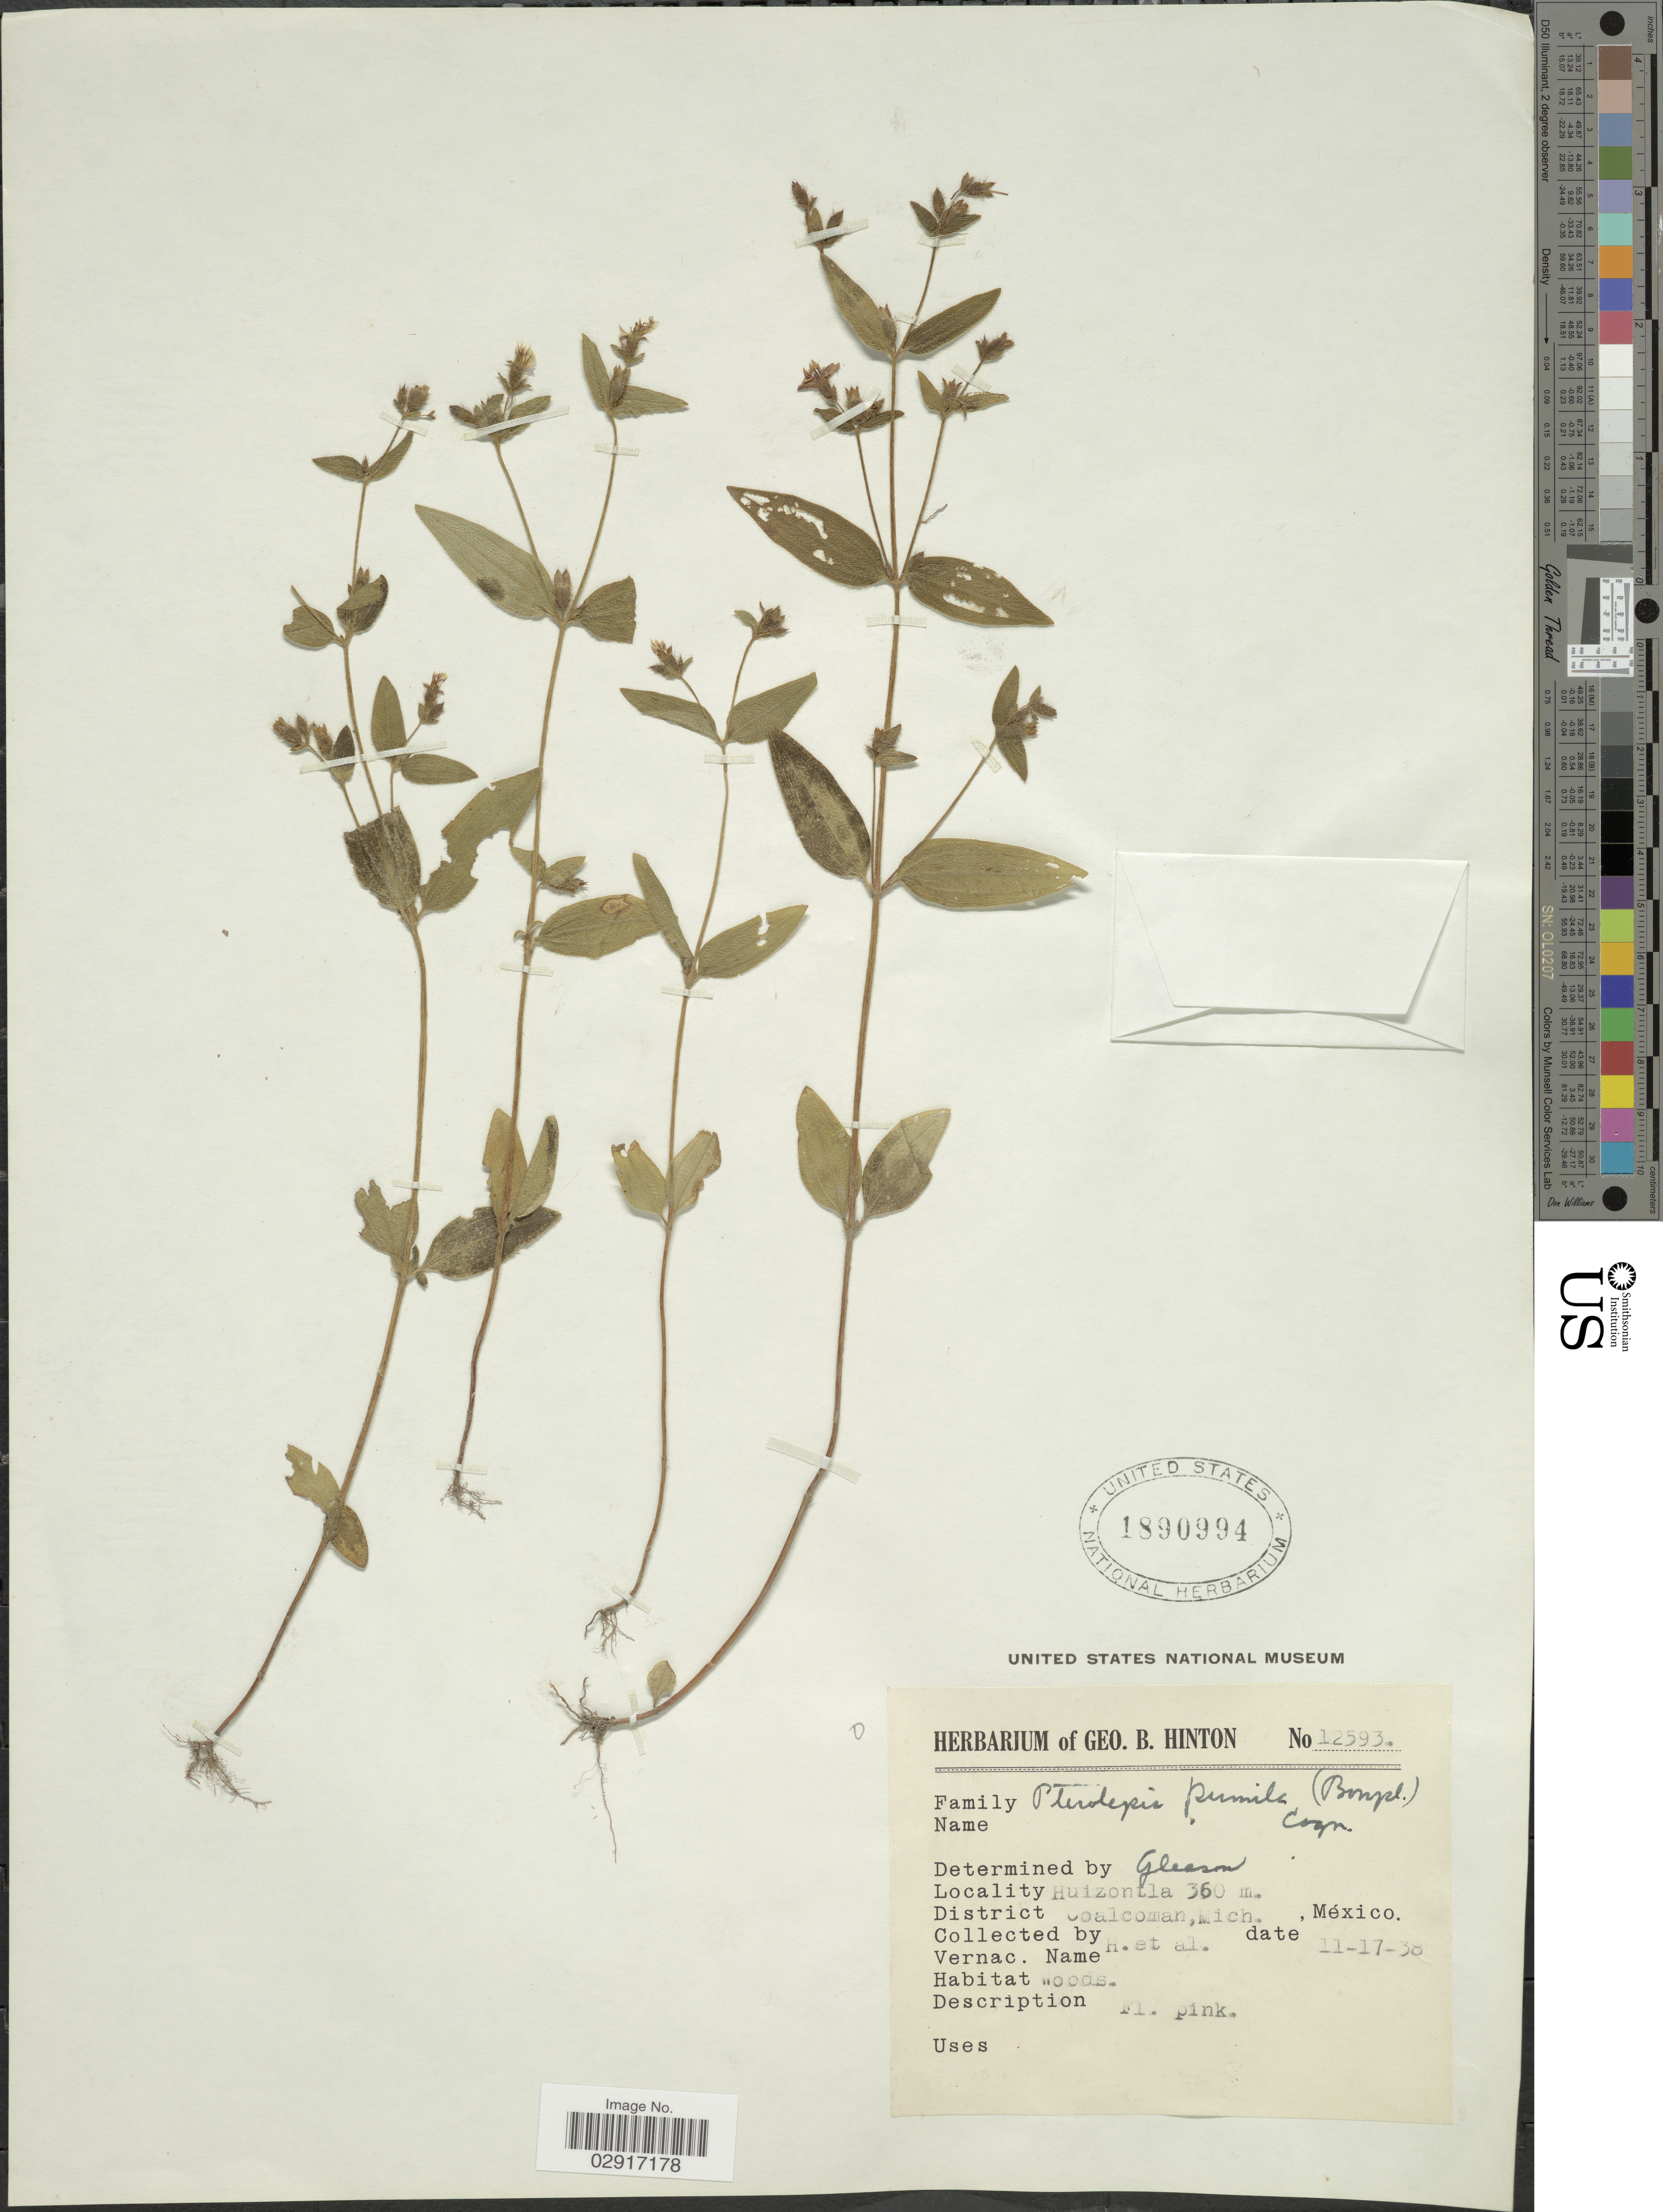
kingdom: Plantae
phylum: Tracheophyta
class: Magnoliopsida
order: Myrtales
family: Melastomataceae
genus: Pterolepis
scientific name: Pterolepis trichotoma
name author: (Rottb.) Cogn.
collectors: G. B. Hinton & et al.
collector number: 12593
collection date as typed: Transcribed d/m/y: 17/11/38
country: Mexico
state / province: Michoacán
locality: Huizontla, District Coalcoman.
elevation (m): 360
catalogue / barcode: US 1890994